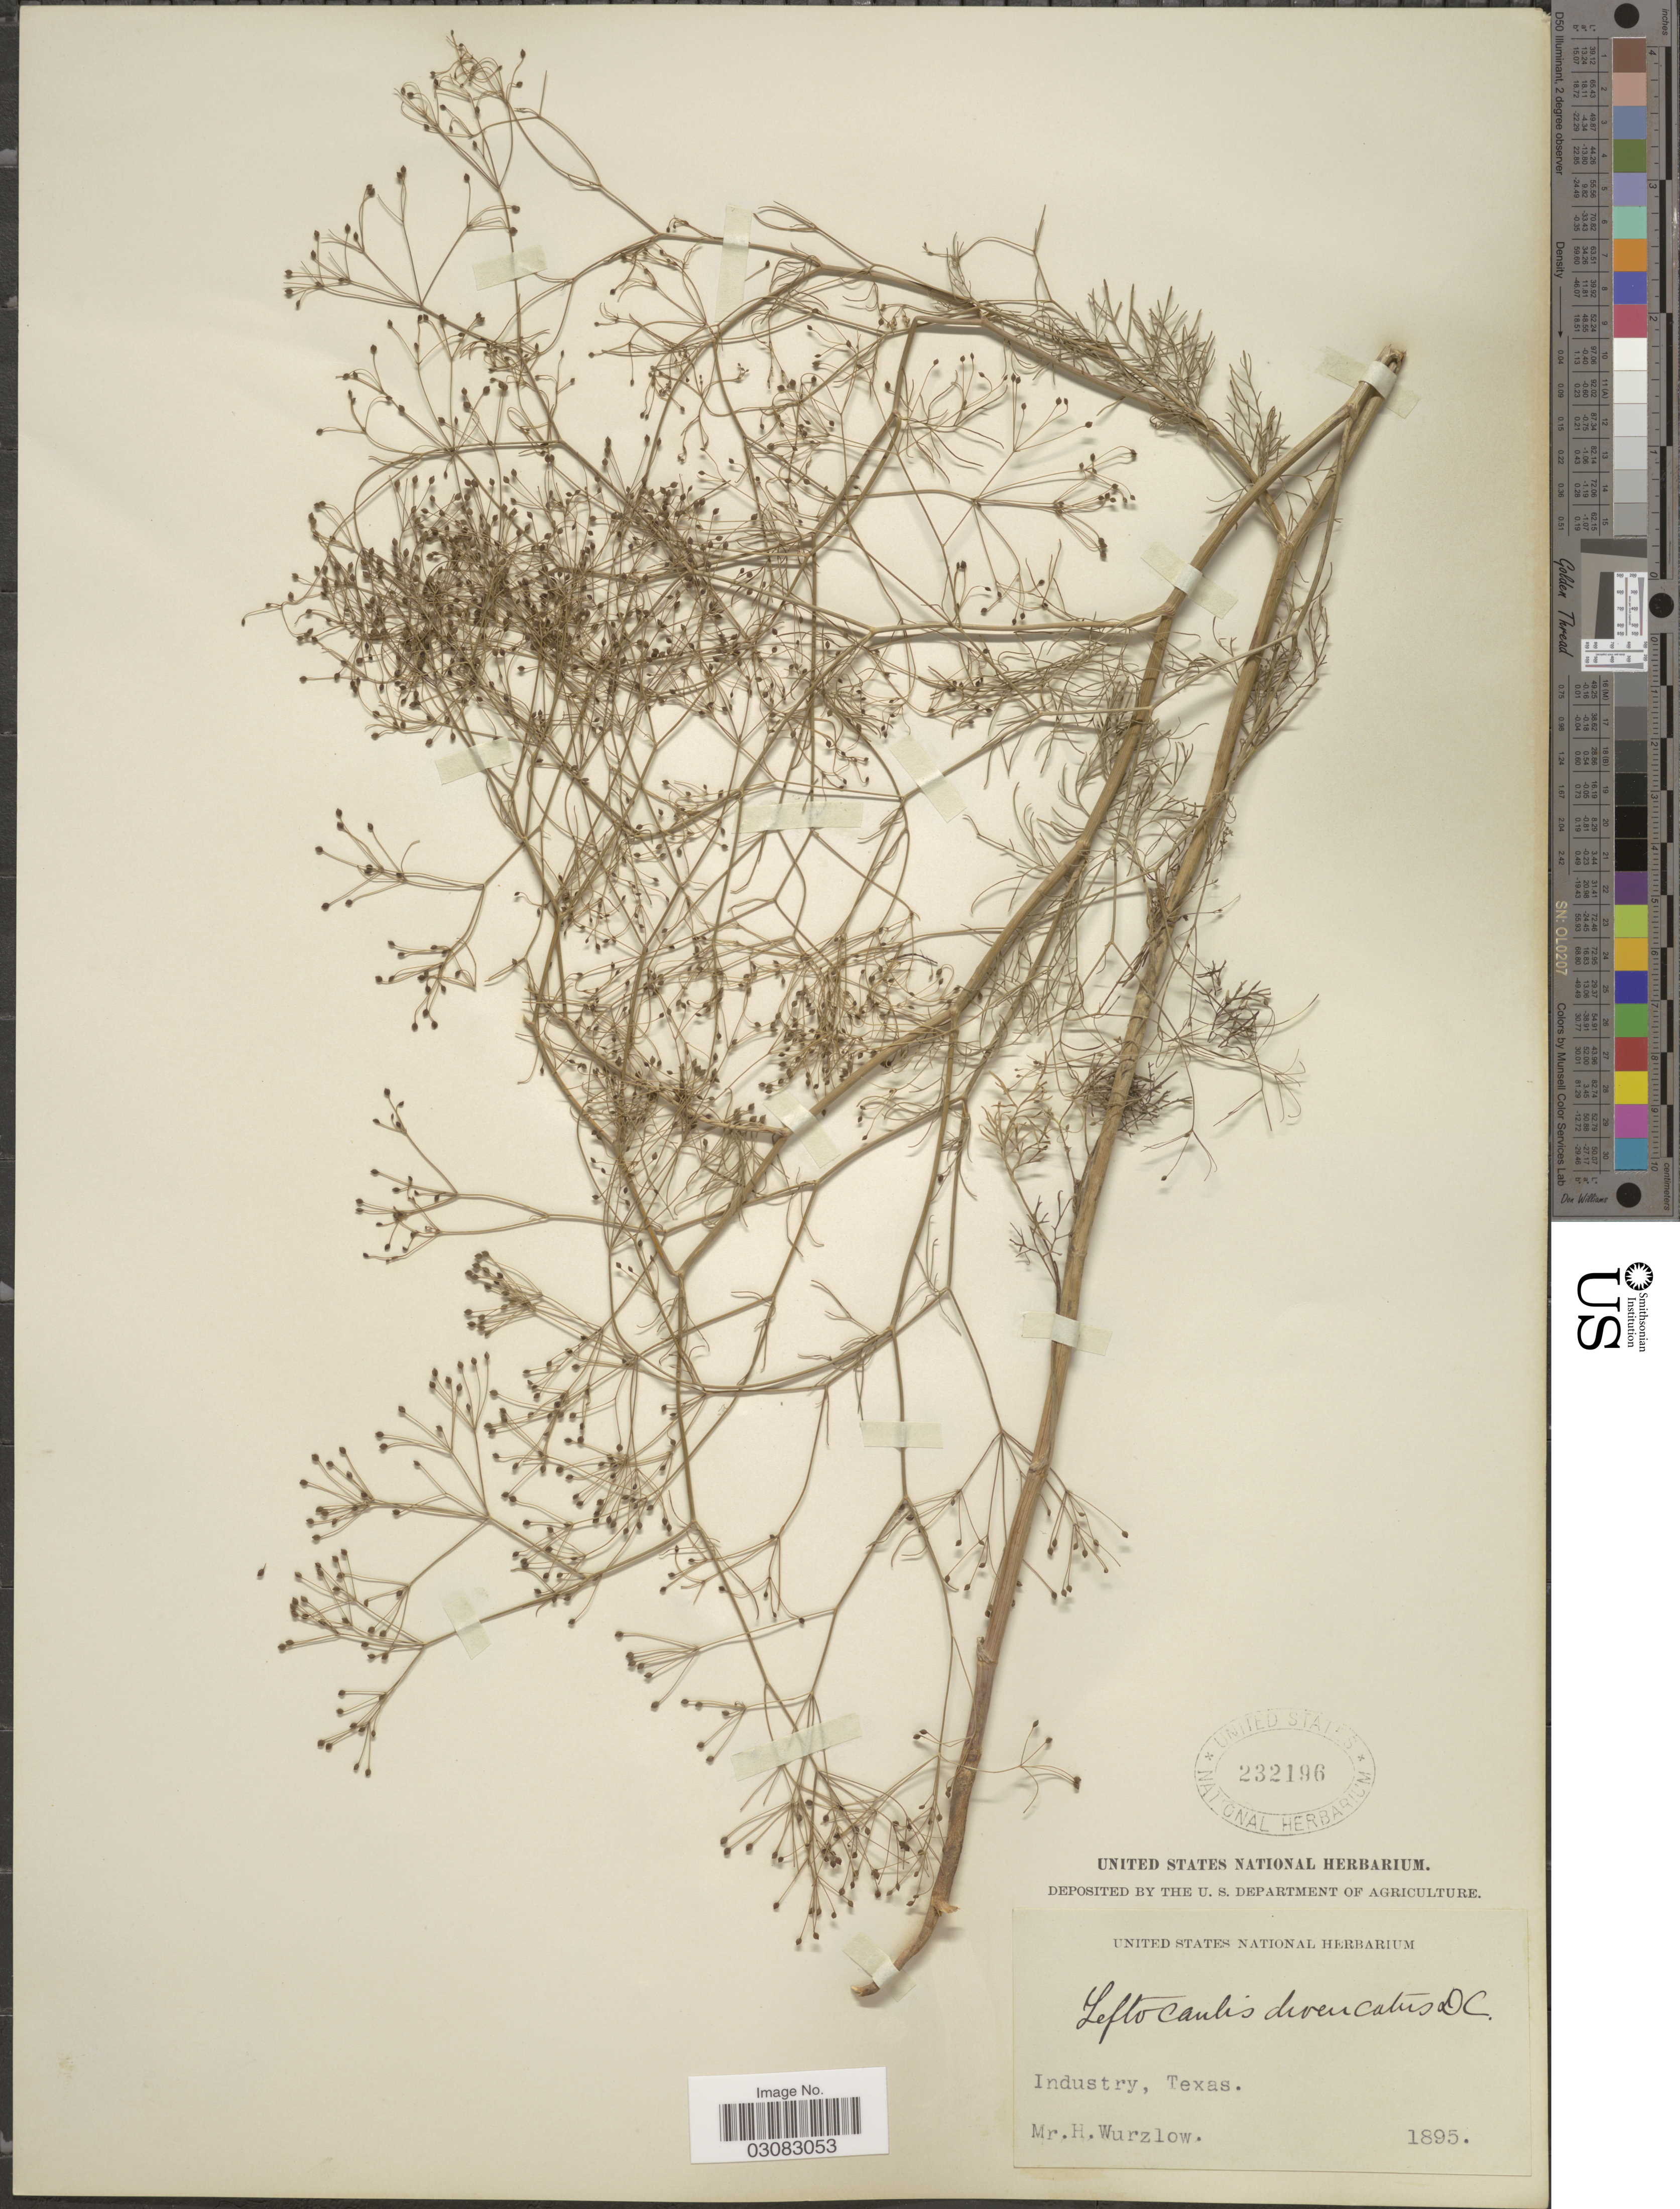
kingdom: Plantae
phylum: Tracheophyta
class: Magnoliopsida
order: Apiales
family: Apiaceae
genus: Spermolepis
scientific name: Spermolepis divaricata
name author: (Walter) Raf.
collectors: H. Wurzlow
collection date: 1895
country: United States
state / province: Texas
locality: Industry.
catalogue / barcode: US 232196